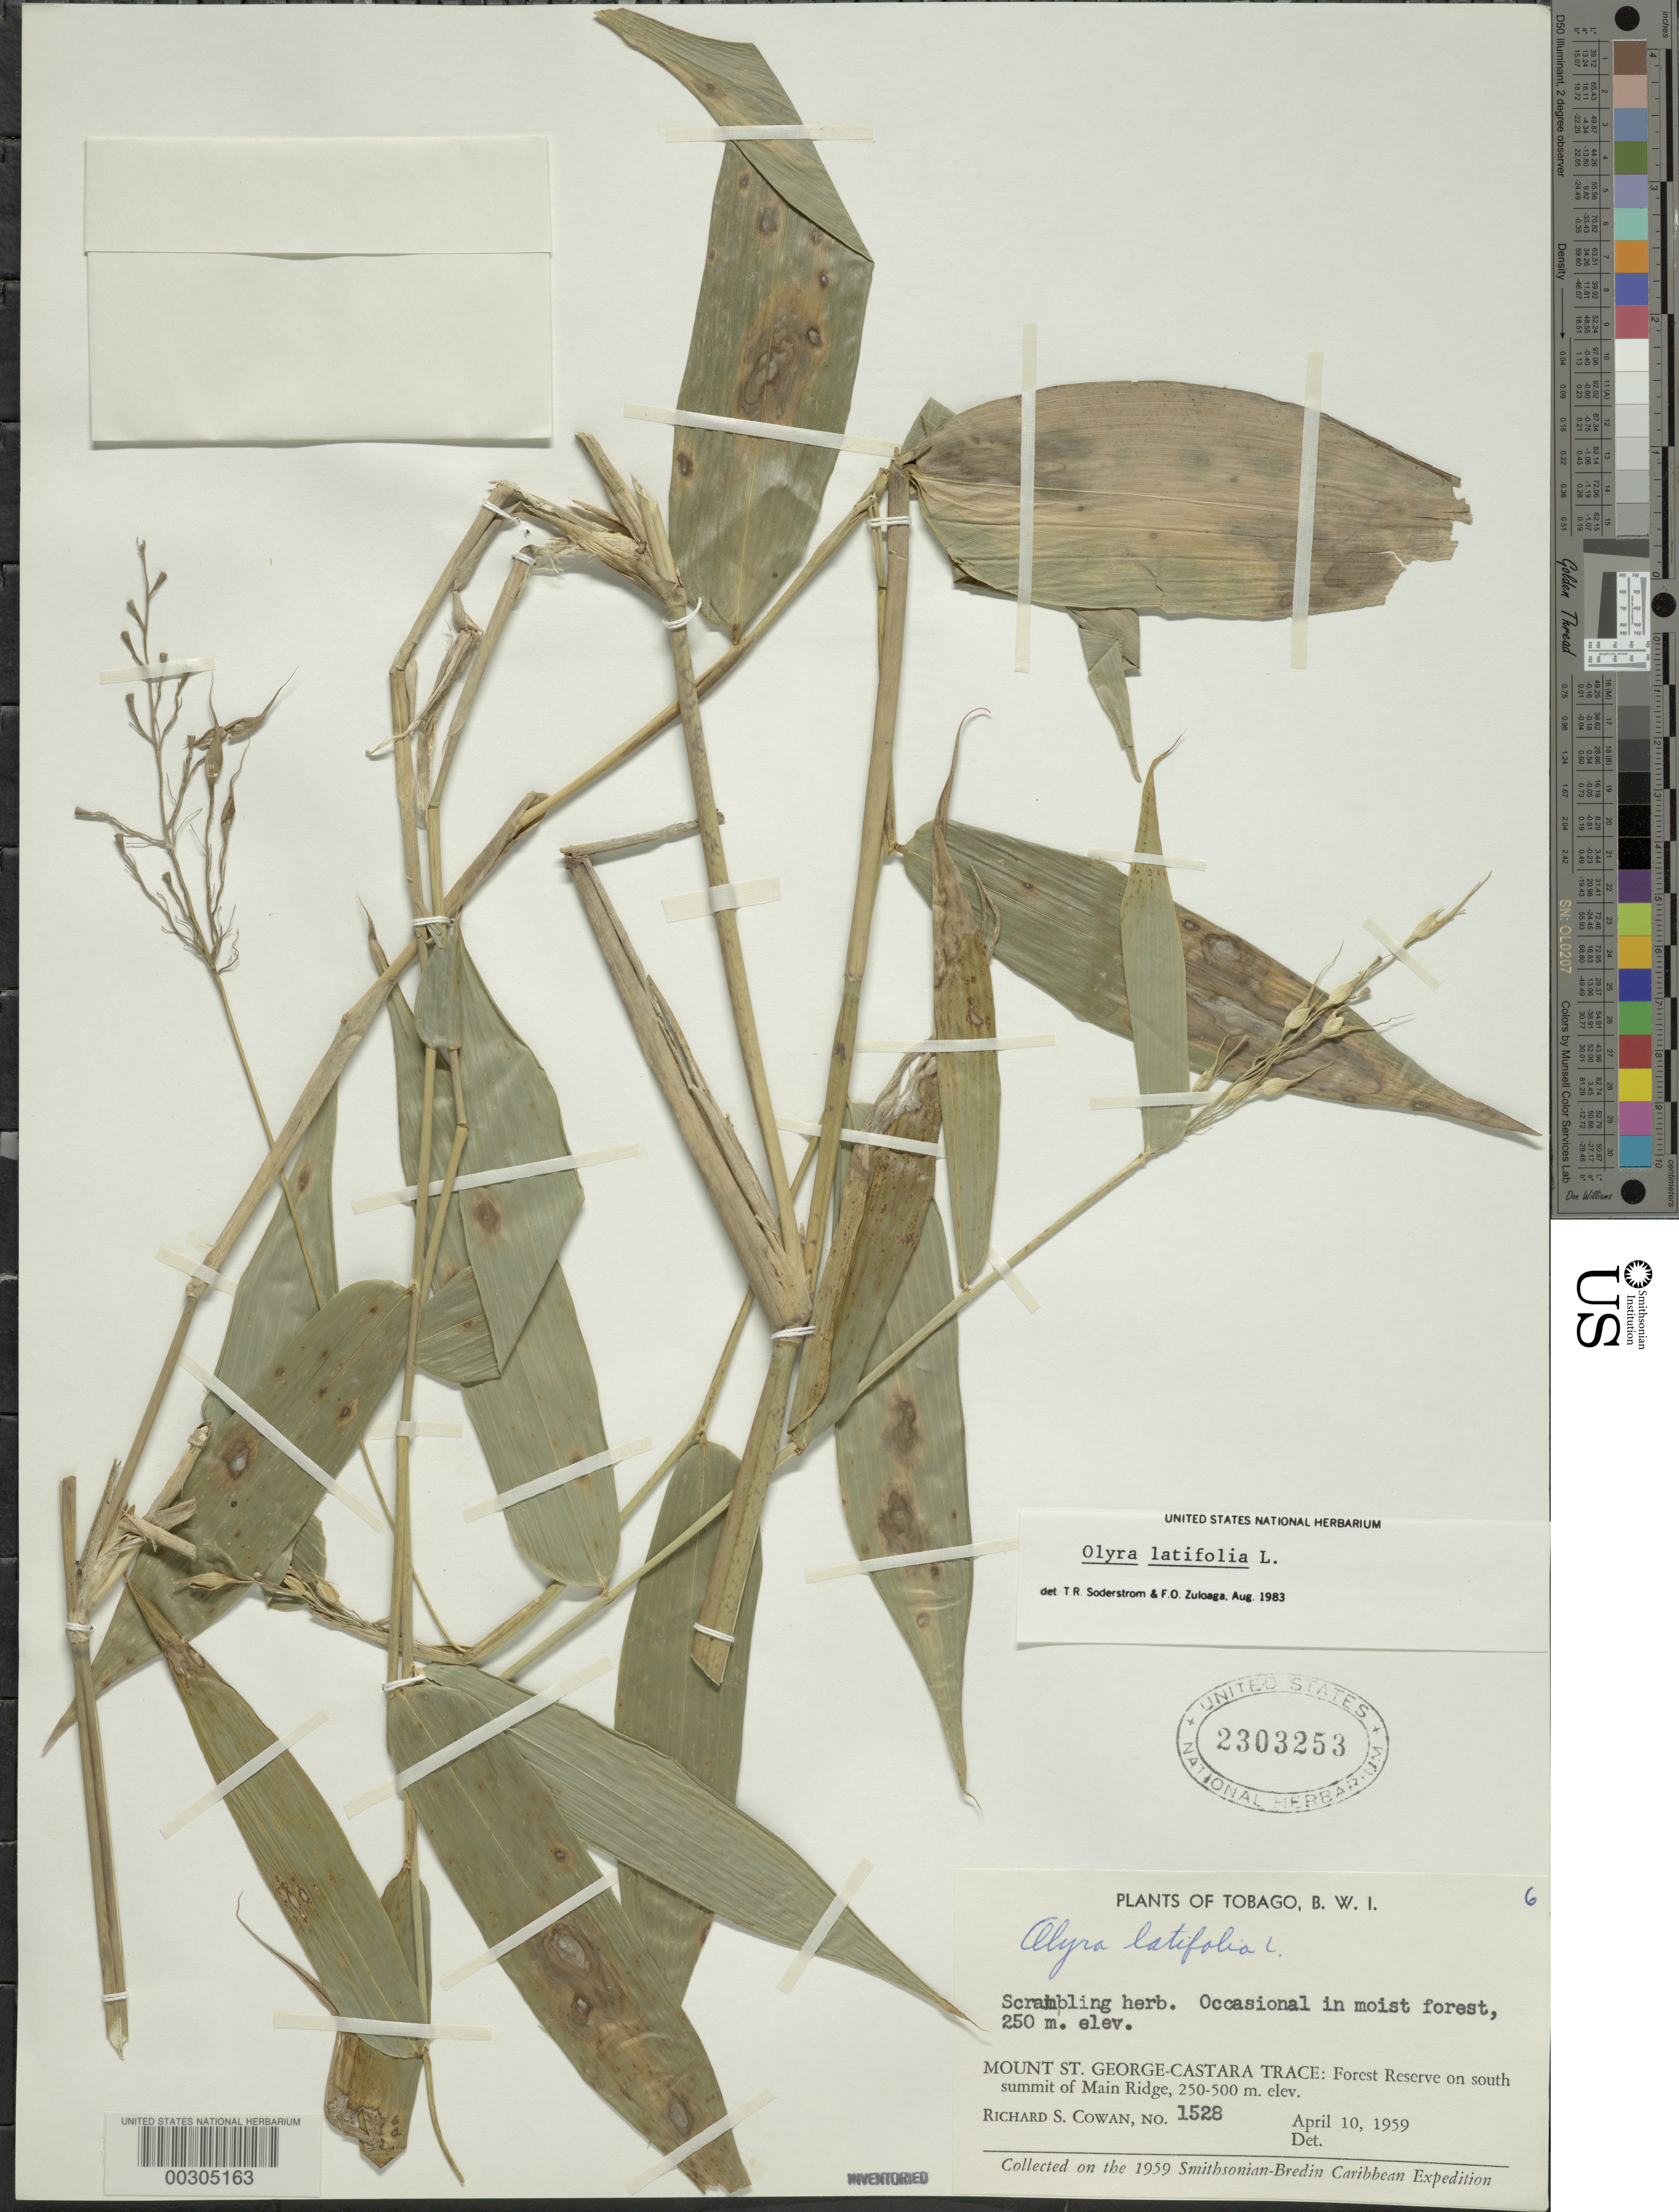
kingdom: Plantae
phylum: Tracheophyta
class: Liliopsida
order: Poales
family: Poaceae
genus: Olyra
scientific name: Olyra latifolia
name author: L.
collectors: R. S. Cowan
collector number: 1528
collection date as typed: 10 Apr 1959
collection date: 1959-04-10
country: Trinidad and Tobago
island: Tobago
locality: Mount st. george-castara trace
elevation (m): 250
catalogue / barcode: US 2303253